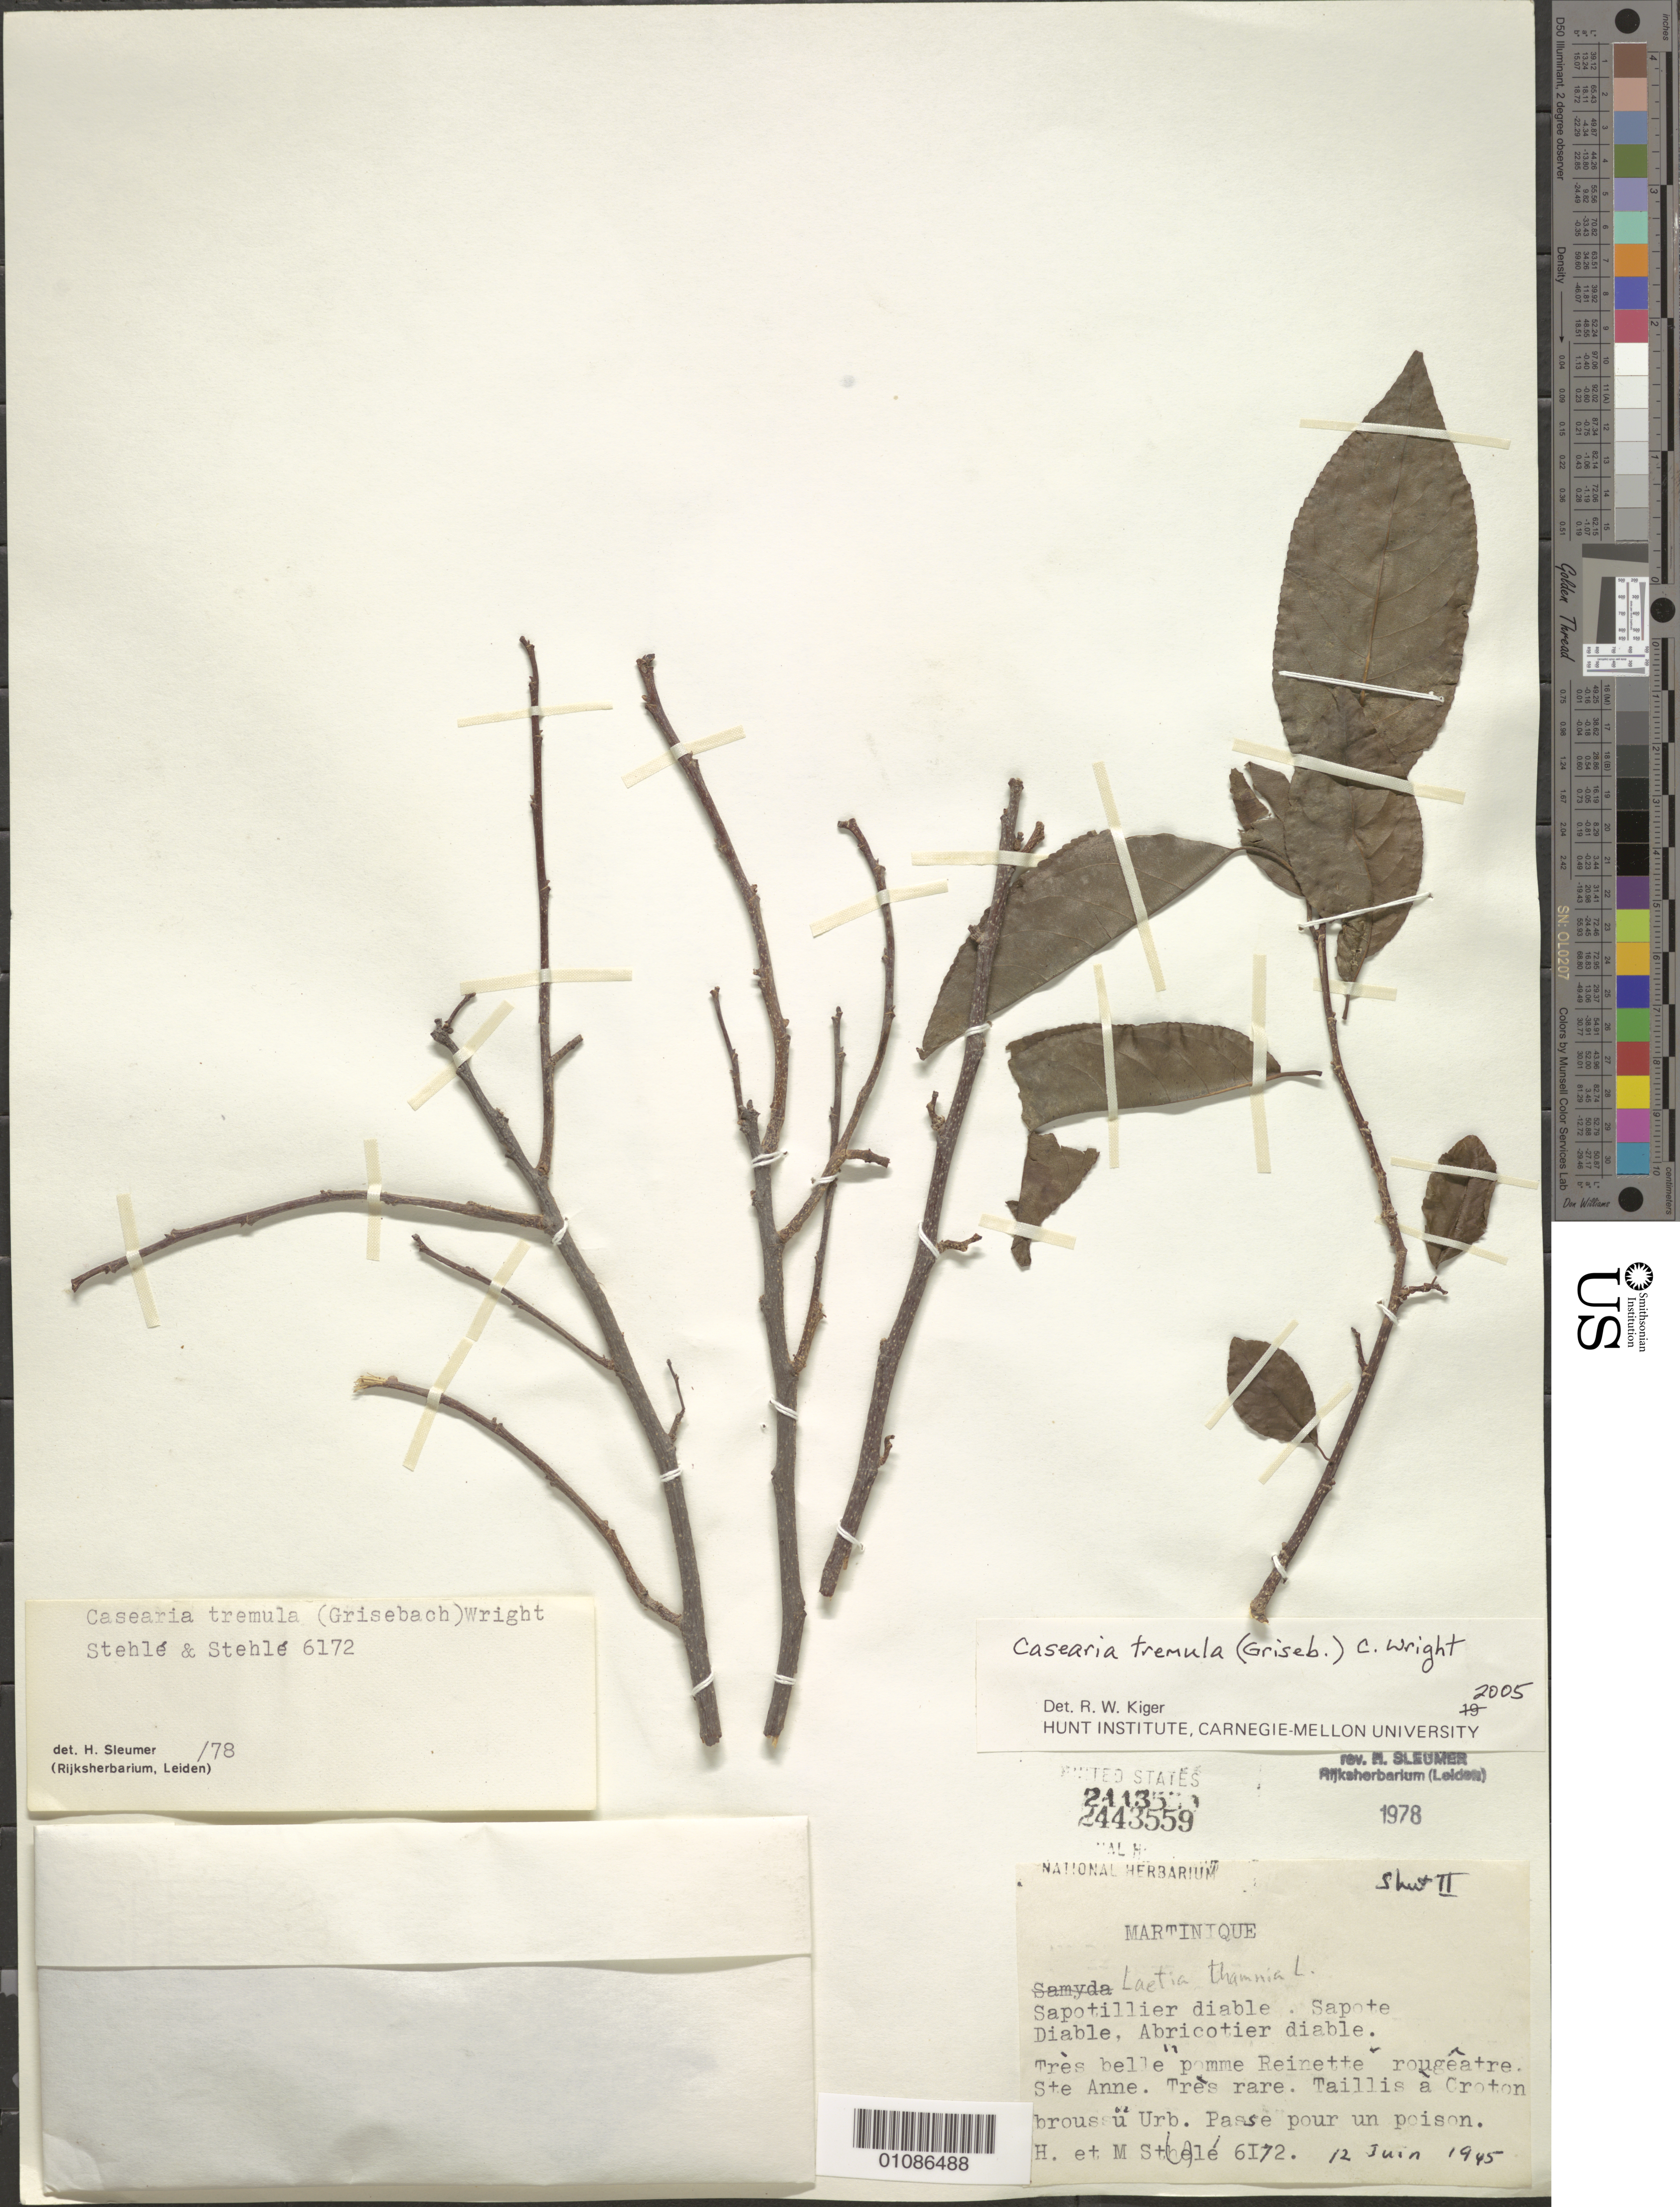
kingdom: Plantae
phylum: Tracheophyta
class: Magnoliopsida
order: Malpighiales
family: Salicaceae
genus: Casearia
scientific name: Casearia tremula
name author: (Griseb.) Griseb. ex C. Wright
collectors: H. Stehlé & M. Stehlé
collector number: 6172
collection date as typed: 12 Jun 1945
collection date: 1945-06-12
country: Martinique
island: Martinique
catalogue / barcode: US 2443559